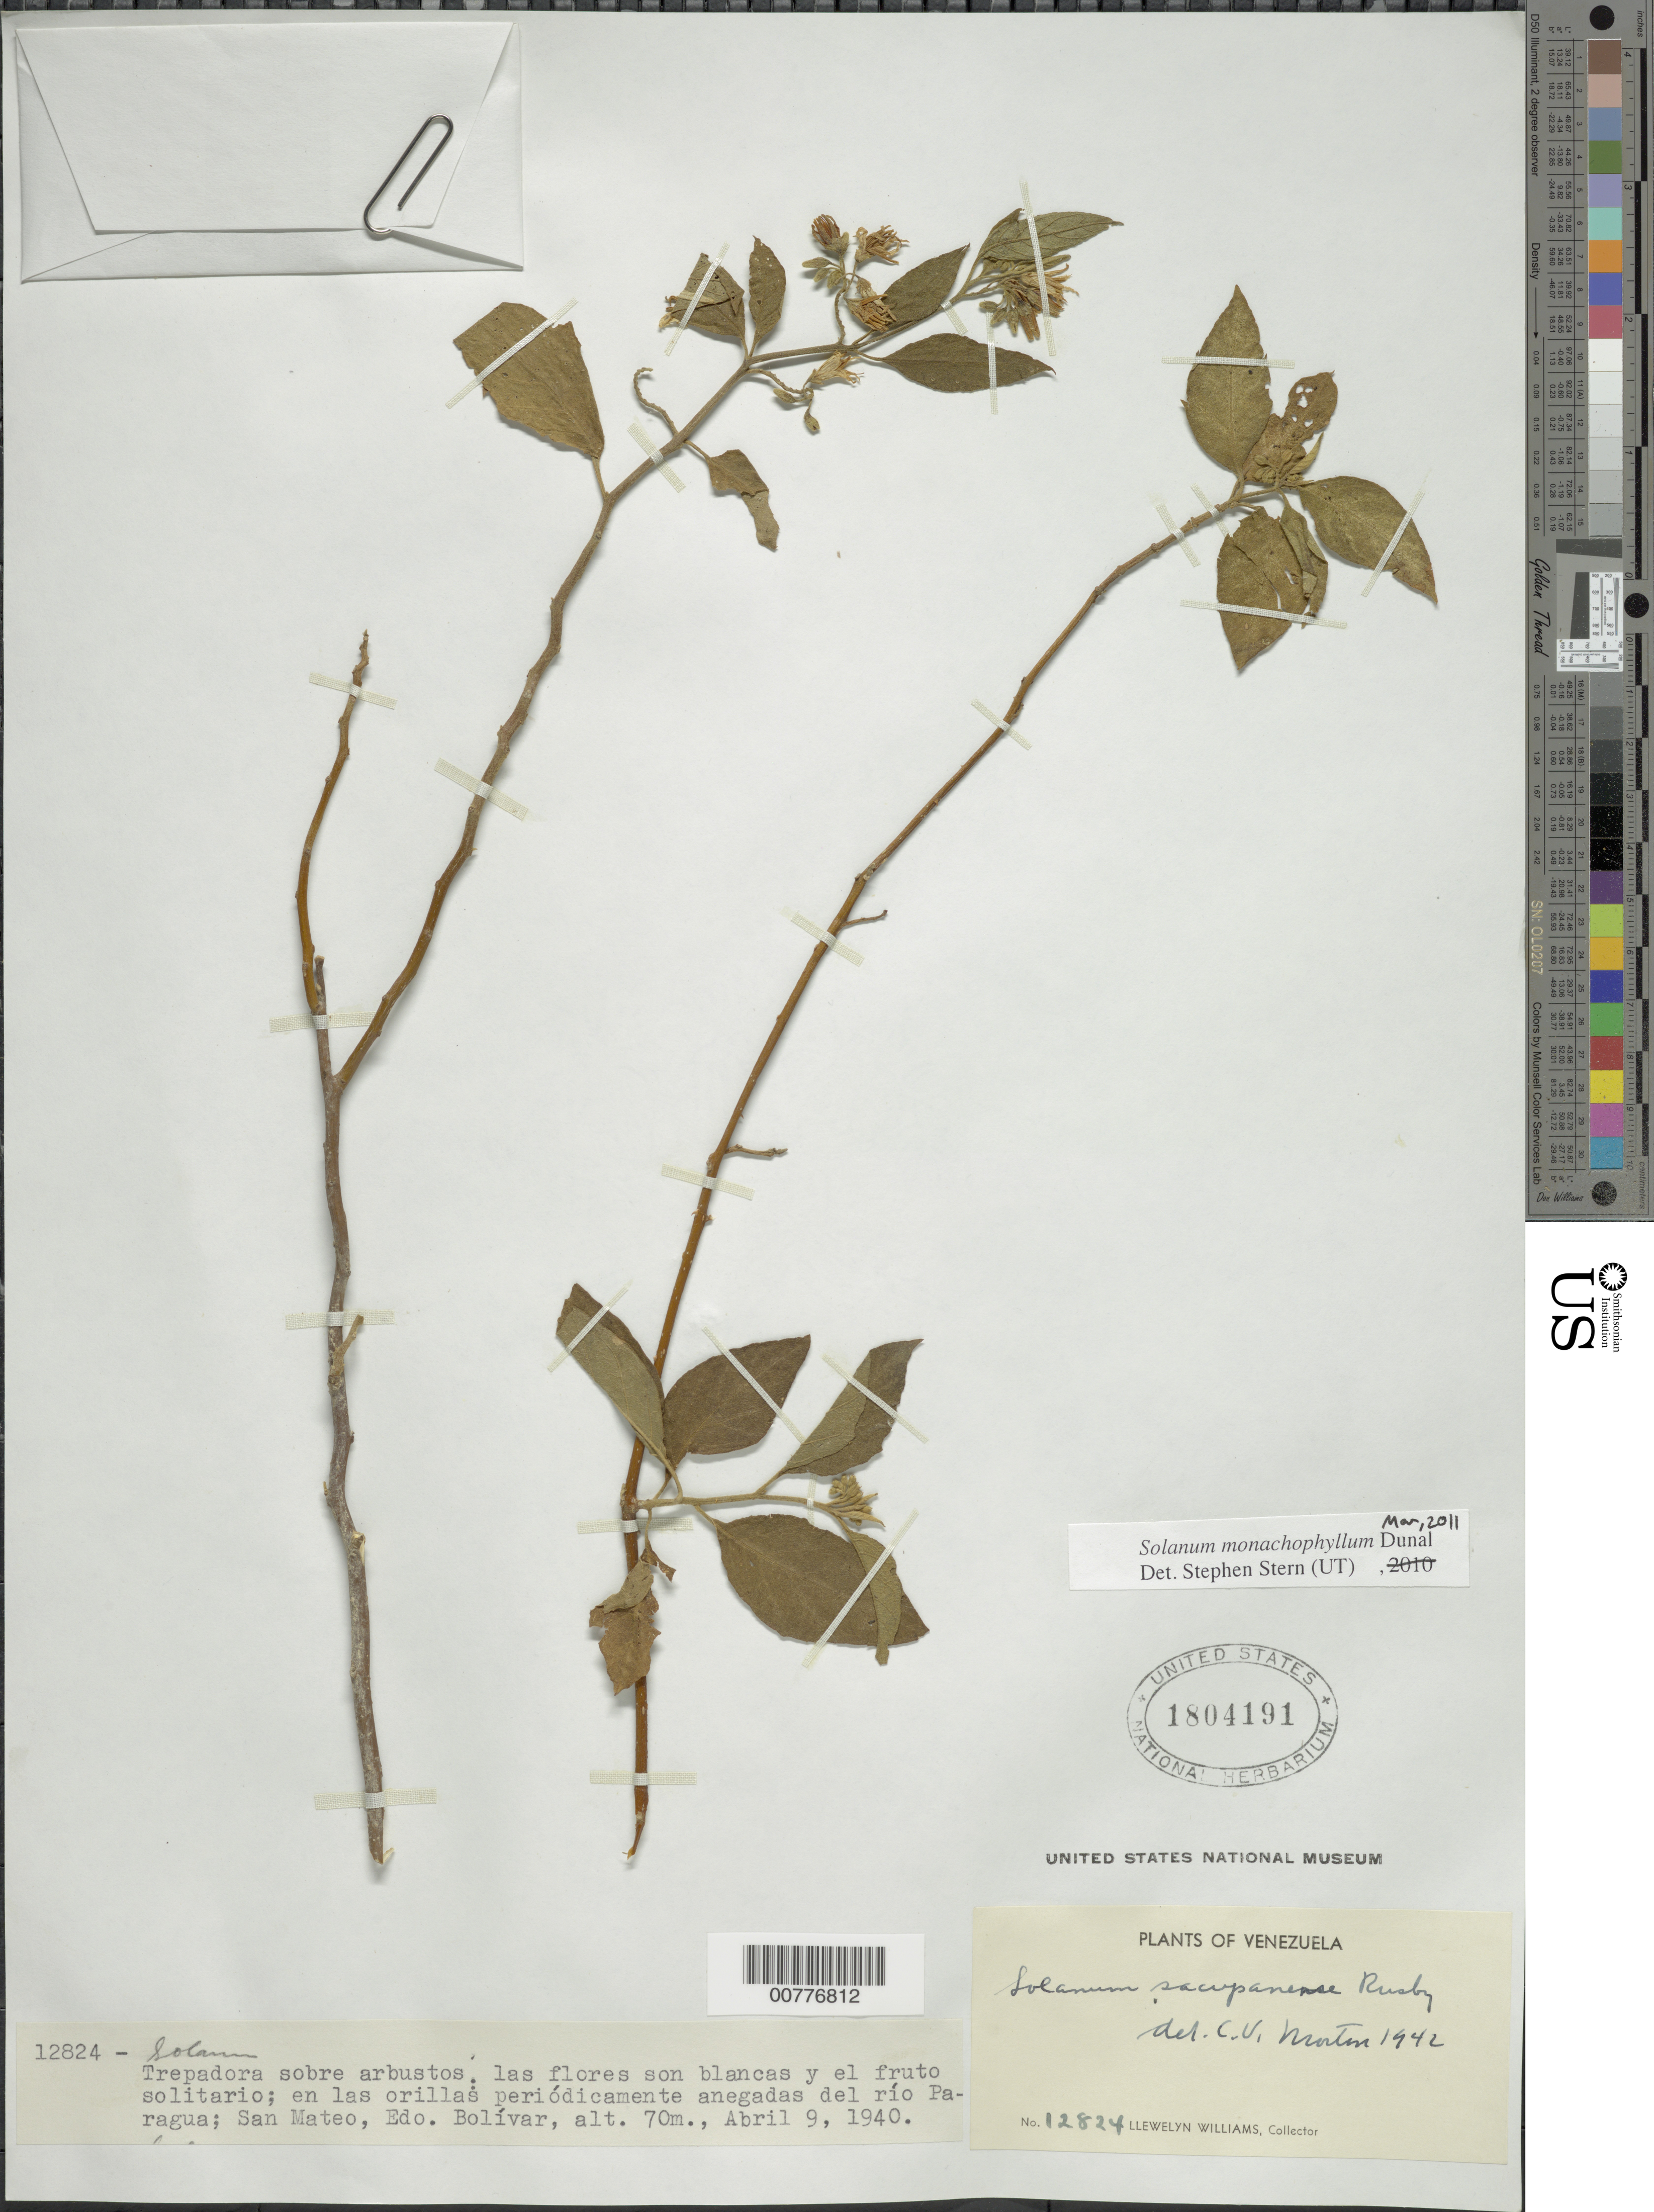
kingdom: Plantae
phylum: Tracheophyta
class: Magnoliopsida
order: Solanales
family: Solanaceae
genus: Solanum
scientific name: Solanum sacupanense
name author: Rusby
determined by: Morton, C. V.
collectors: L. Williams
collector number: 12824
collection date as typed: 4 Apr 1940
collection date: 1940-04-04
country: Venezuela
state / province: Bolívar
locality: San Mateo, Bajo Paragua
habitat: Orillas periodicamente anegadas del rio.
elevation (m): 70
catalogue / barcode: US 1804191